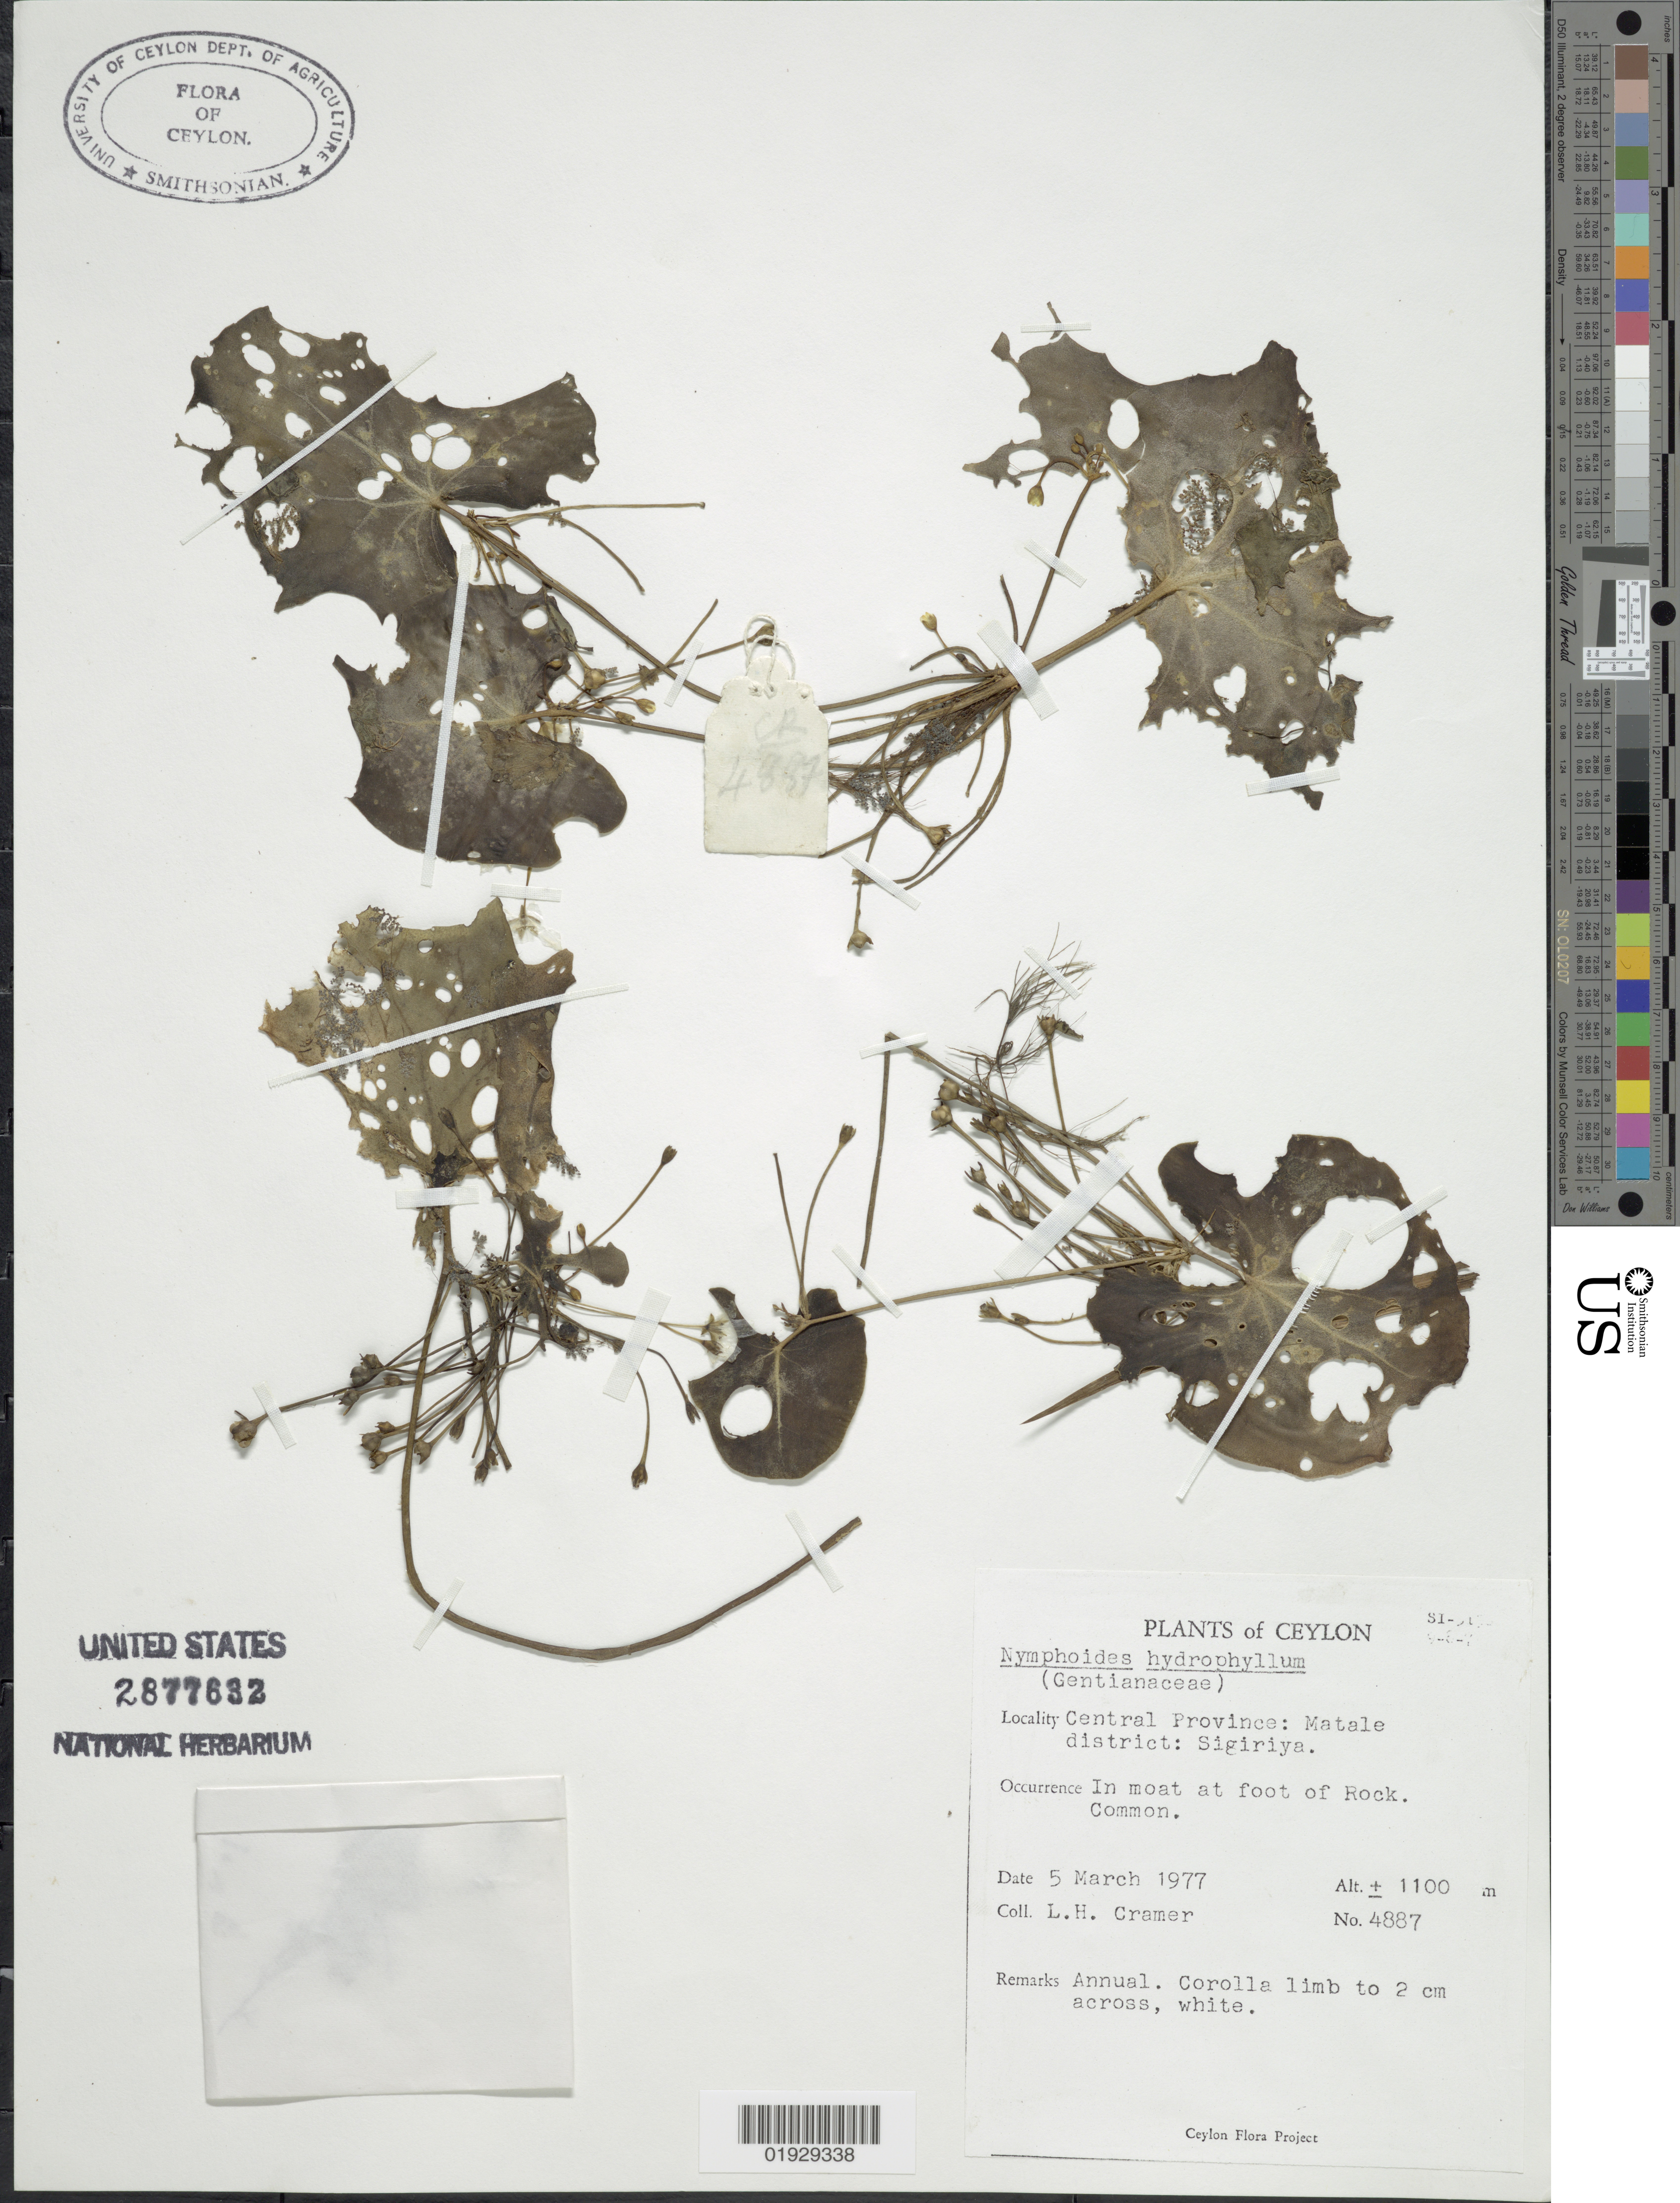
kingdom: Plantae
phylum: Tracheophyta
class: Magnoliopsida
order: Asterales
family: Menyanthaceae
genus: Nymphoides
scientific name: Nymphoides hydrophylla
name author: (Lour.) Kuntze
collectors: L. H. Cramer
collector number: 4887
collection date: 1977-03-05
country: Sri Lanka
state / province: Central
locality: Ceylon. Central Province: Matale district: Sigiriya. In moat at foot of Rock.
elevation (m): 1100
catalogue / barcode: US 2877632